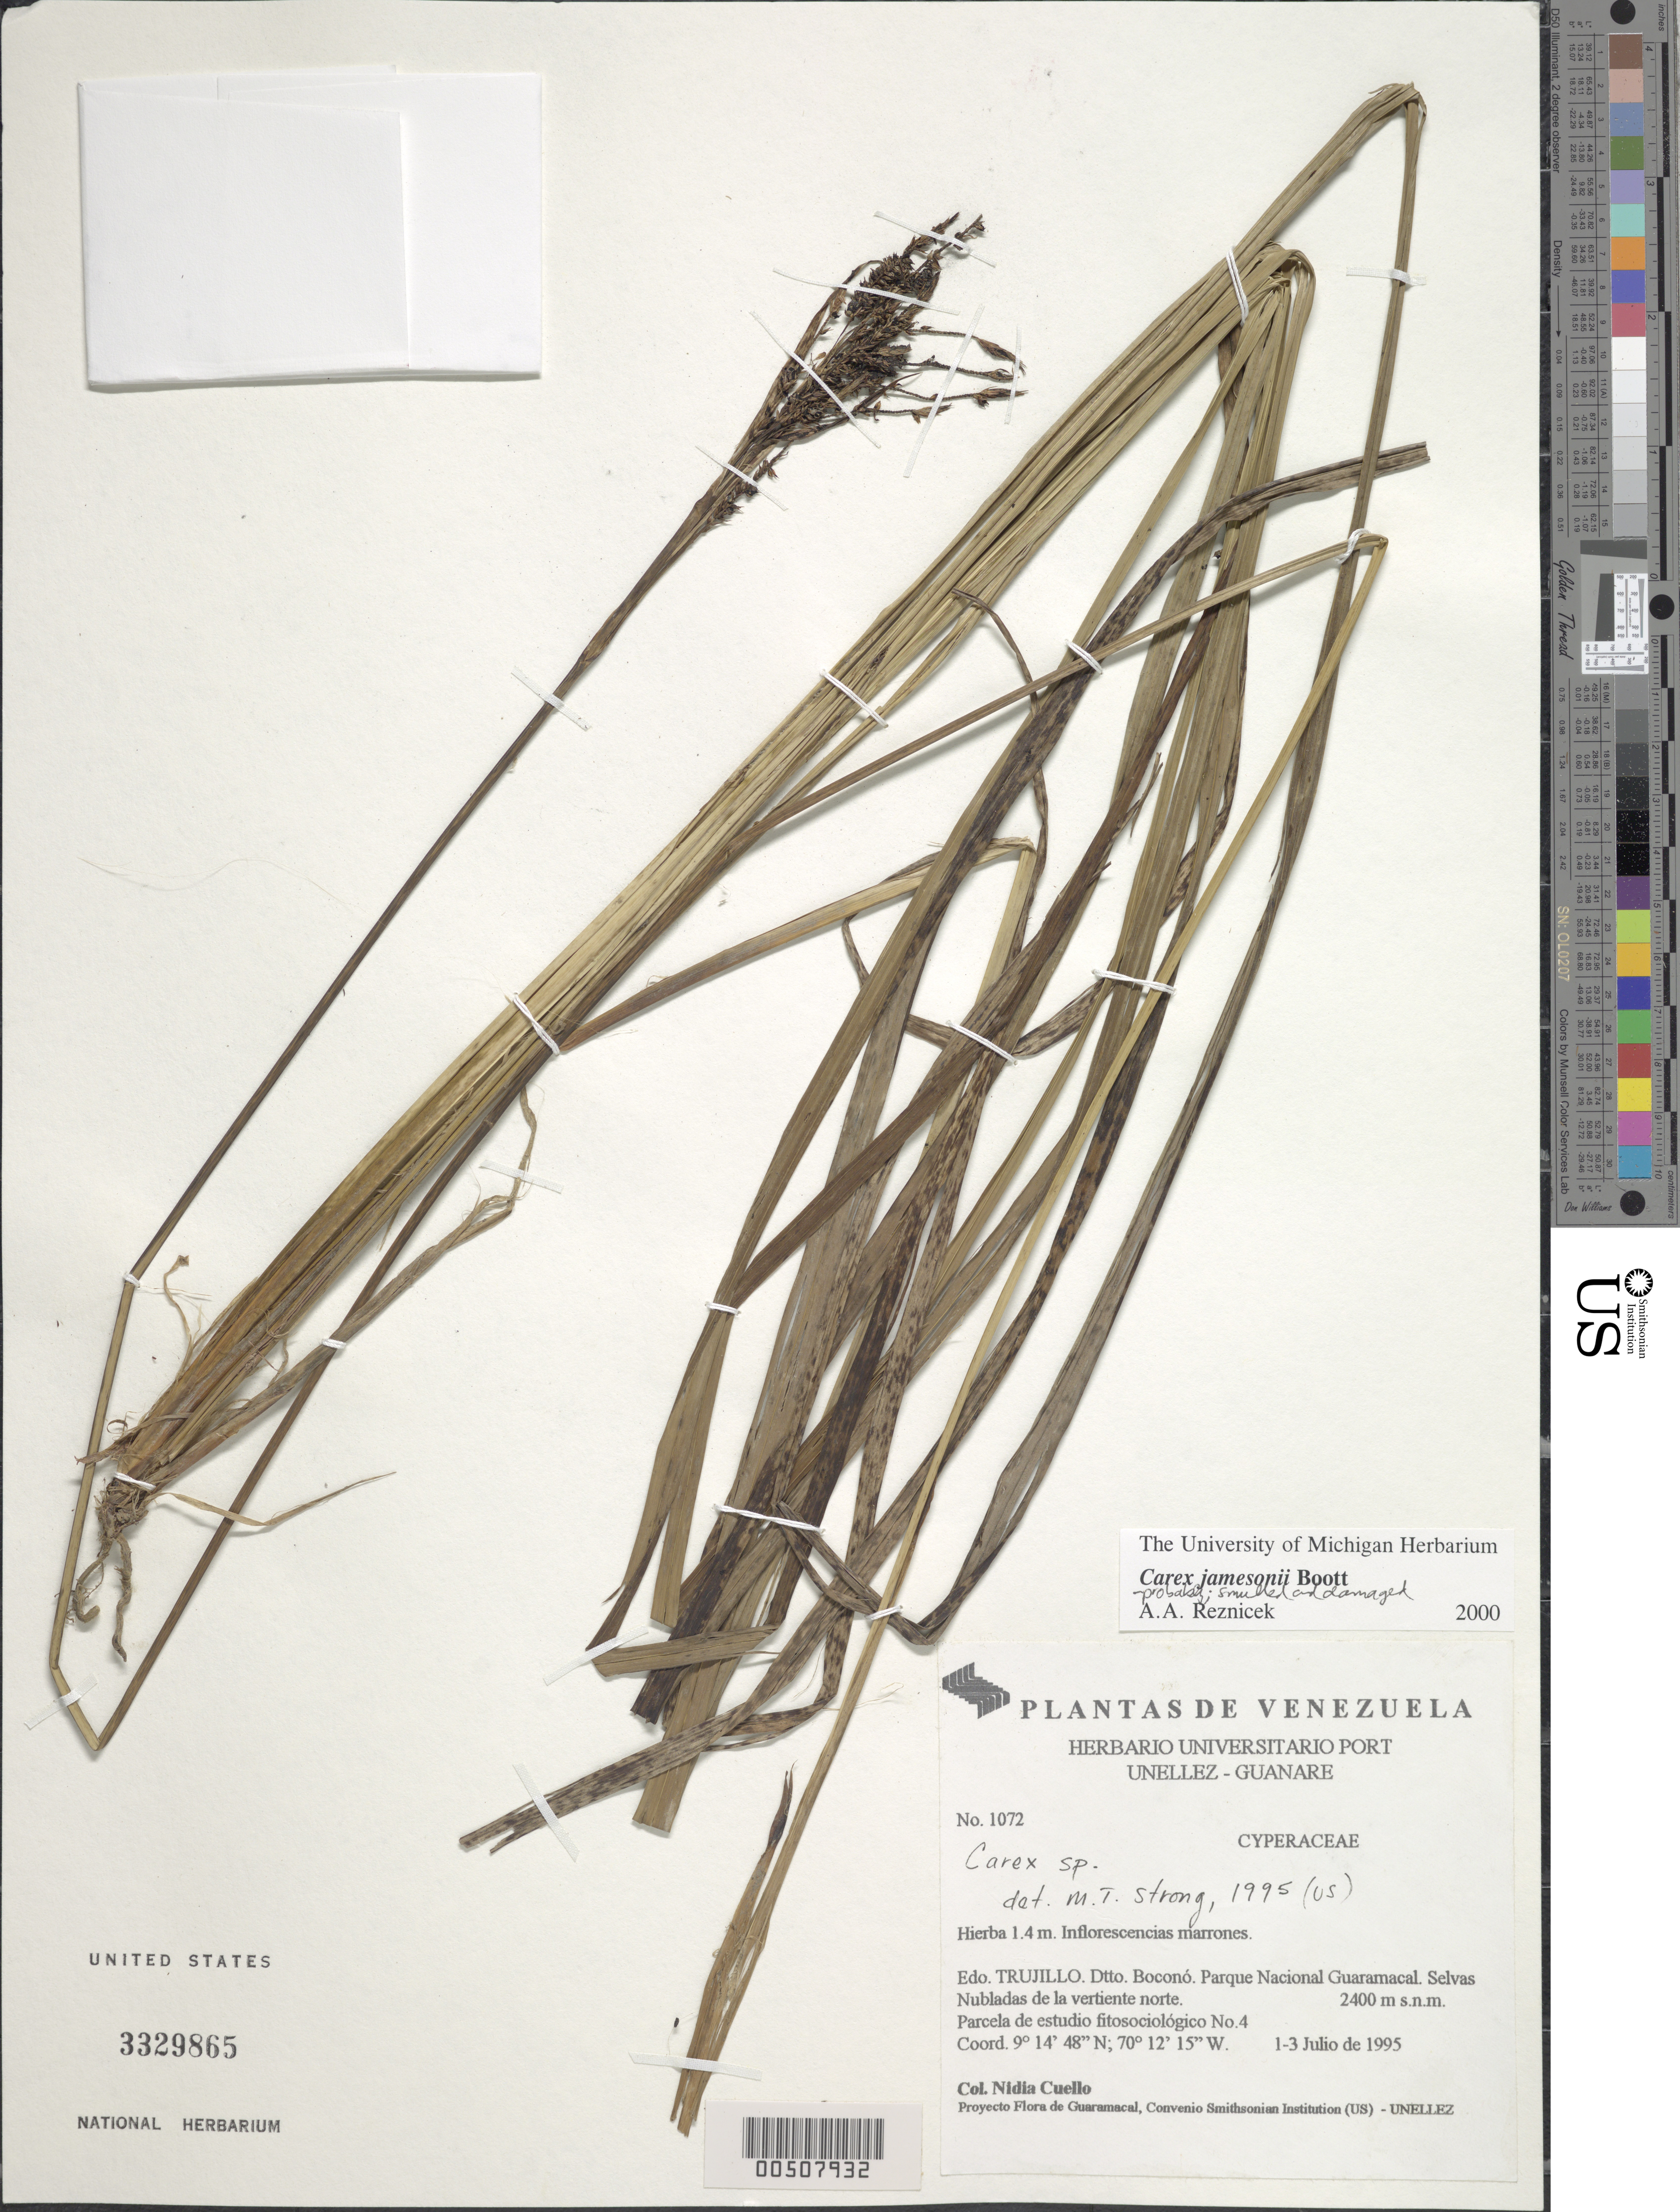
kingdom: Plantae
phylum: Tracheophyta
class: Liliopsida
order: Poales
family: Cyperaceae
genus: Carex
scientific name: Carex chordalis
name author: Liebm.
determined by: Jimnéz-Mejias, Pedro, (UPOS), Universidad Pablo de Olavide (SPAIN)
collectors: N. L. Cuello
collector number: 1072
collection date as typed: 01 Jul 1995 to 03 Jul 1995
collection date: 1995-07-01/1995-07-03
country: Venezuela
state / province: Trujillo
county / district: Boconó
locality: Parque Nacional Guaramacal. Vertiente N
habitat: Selvas Nubladas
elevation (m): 2400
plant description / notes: MO, PORT, US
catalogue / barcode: US 3329865